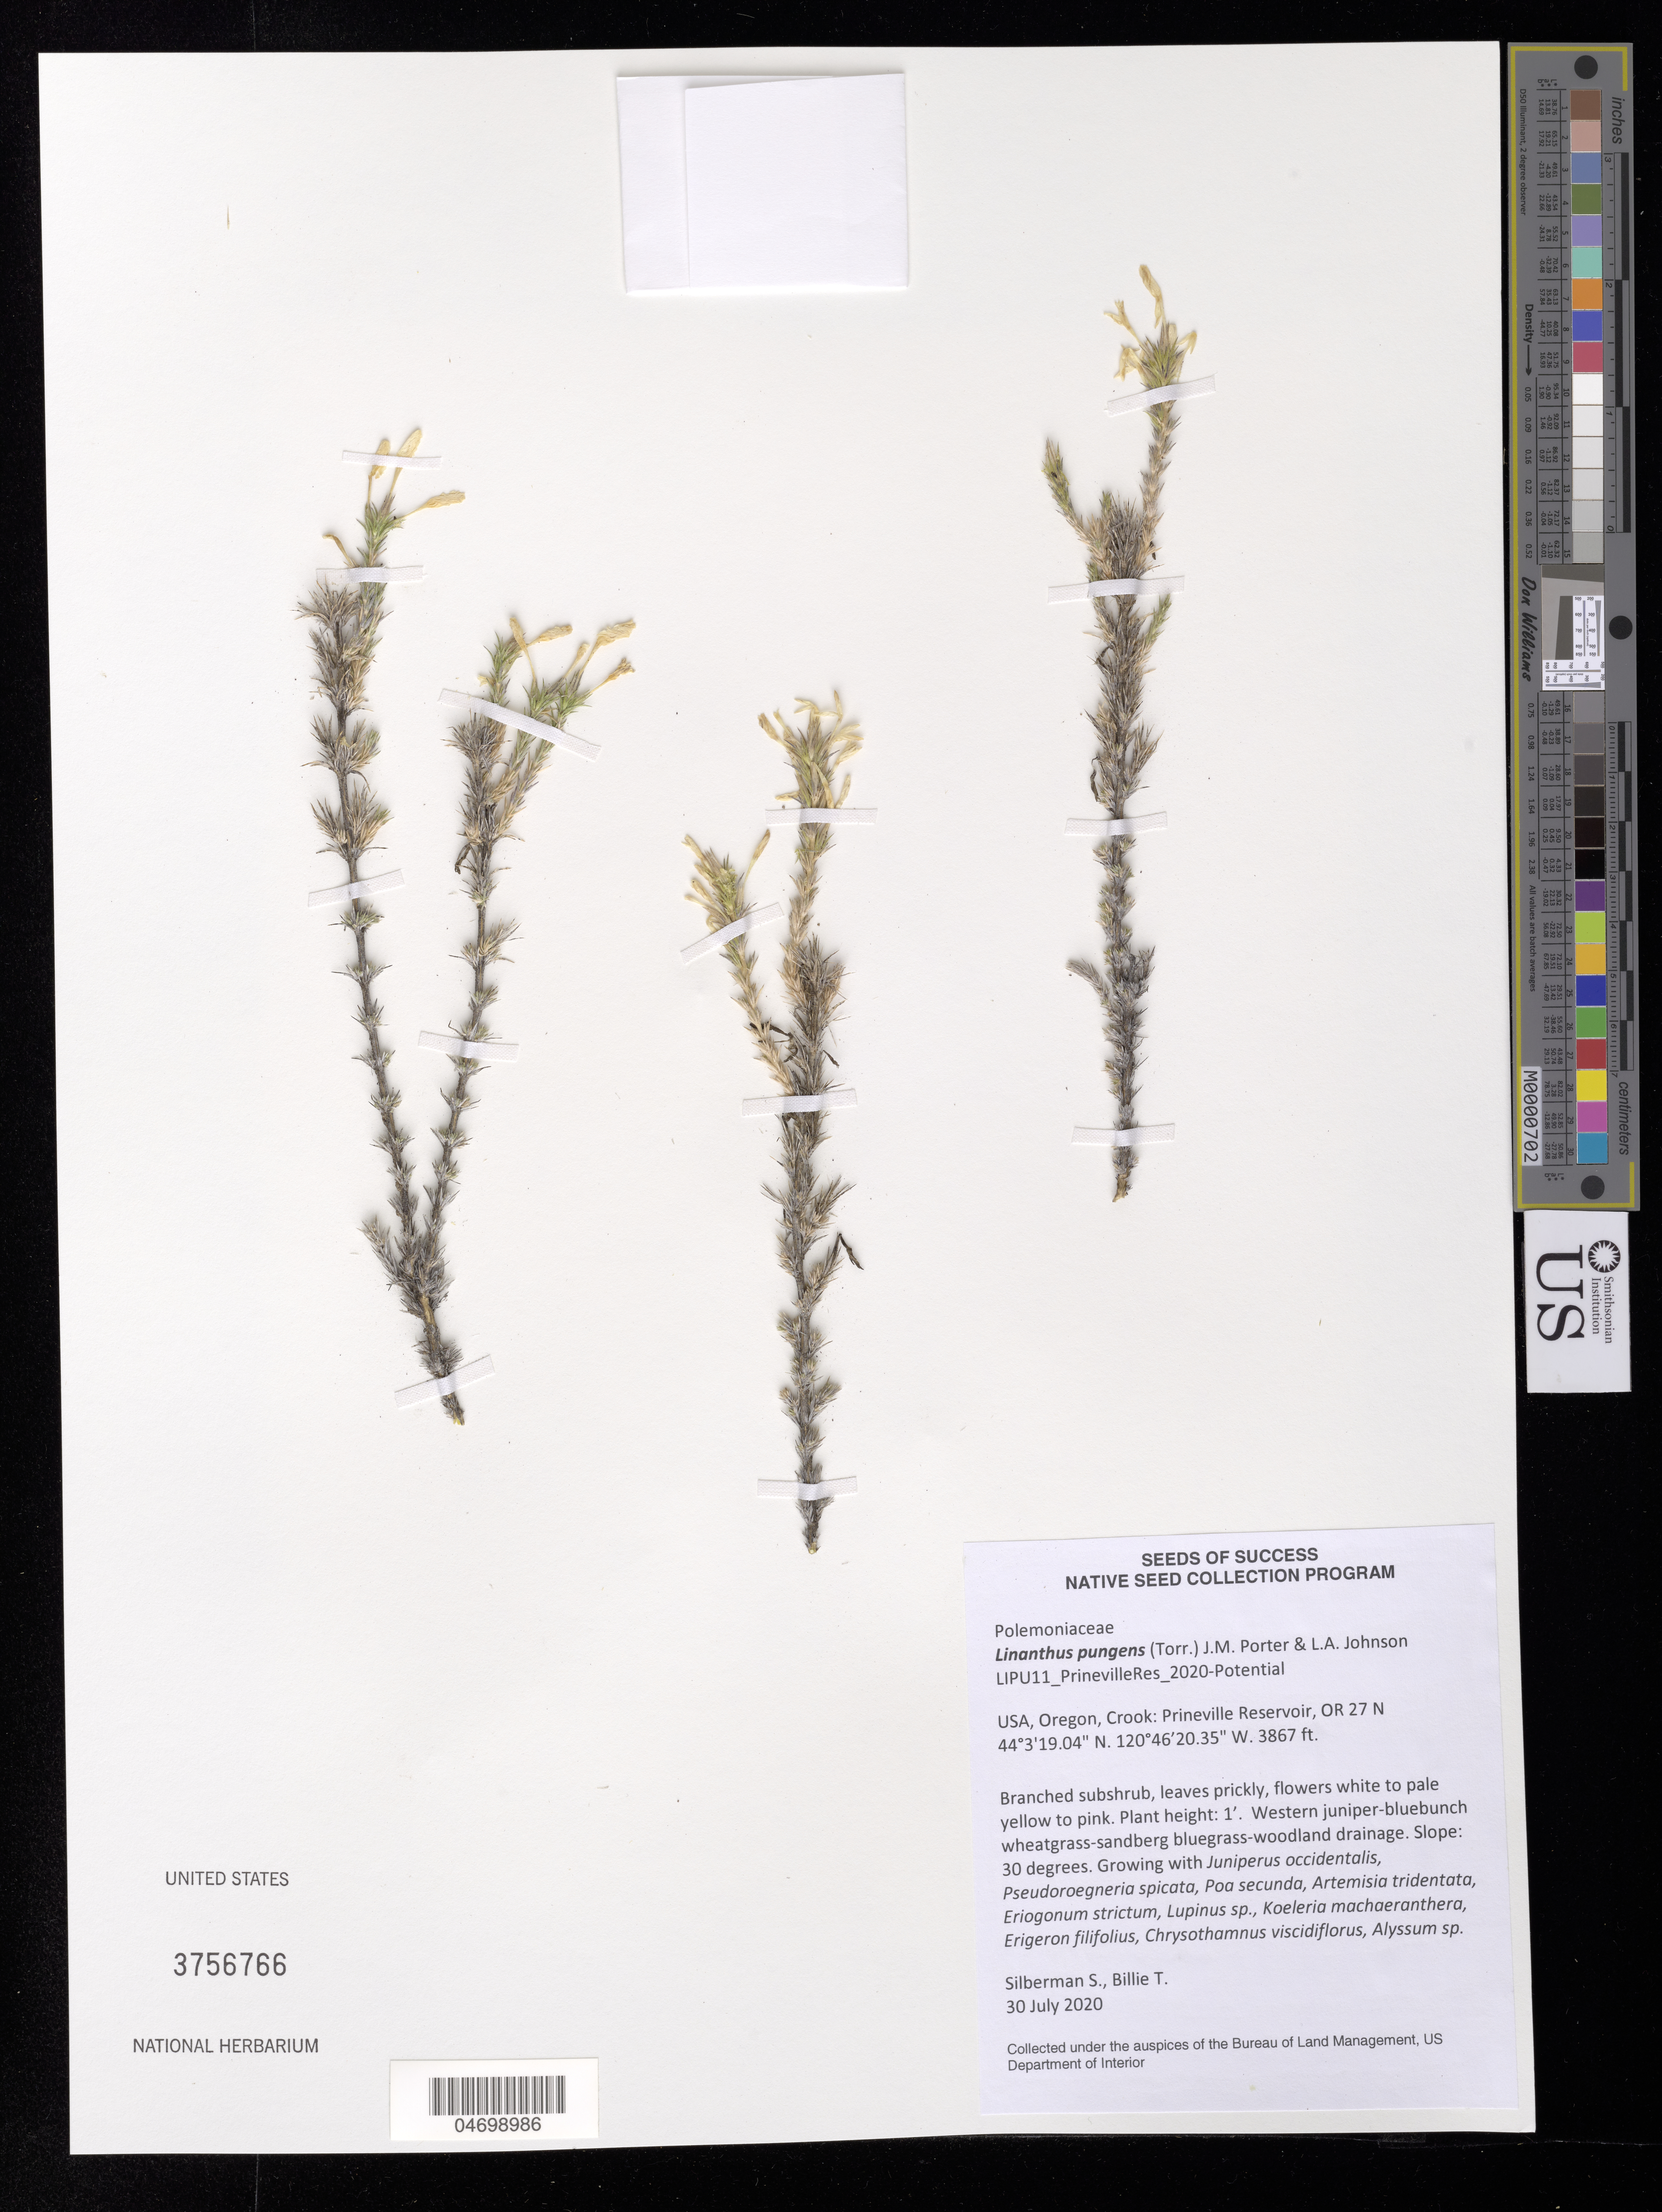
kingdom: Plantae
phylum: Tracheophyta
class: Magnoliopsida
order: Ericales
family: Polemoniaceae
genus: Linanthus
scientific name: Linanthus pungens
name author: (Torr.) J.M. Porter & L.A. Johnson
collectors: S. Silberman & T. Billie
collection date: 2020-07-30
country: United States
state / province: Oregon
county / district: Crook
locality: Prineville Reservoir, OR 27 N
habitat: Western juniper-bluebunch wheatgrass-sundberg bluegrass-woodland drainage. With Poa secunda, Artemisia tridentata, Lupinus sp., Alyssum sp., etc.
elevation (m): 1179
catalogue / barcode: US 3756766